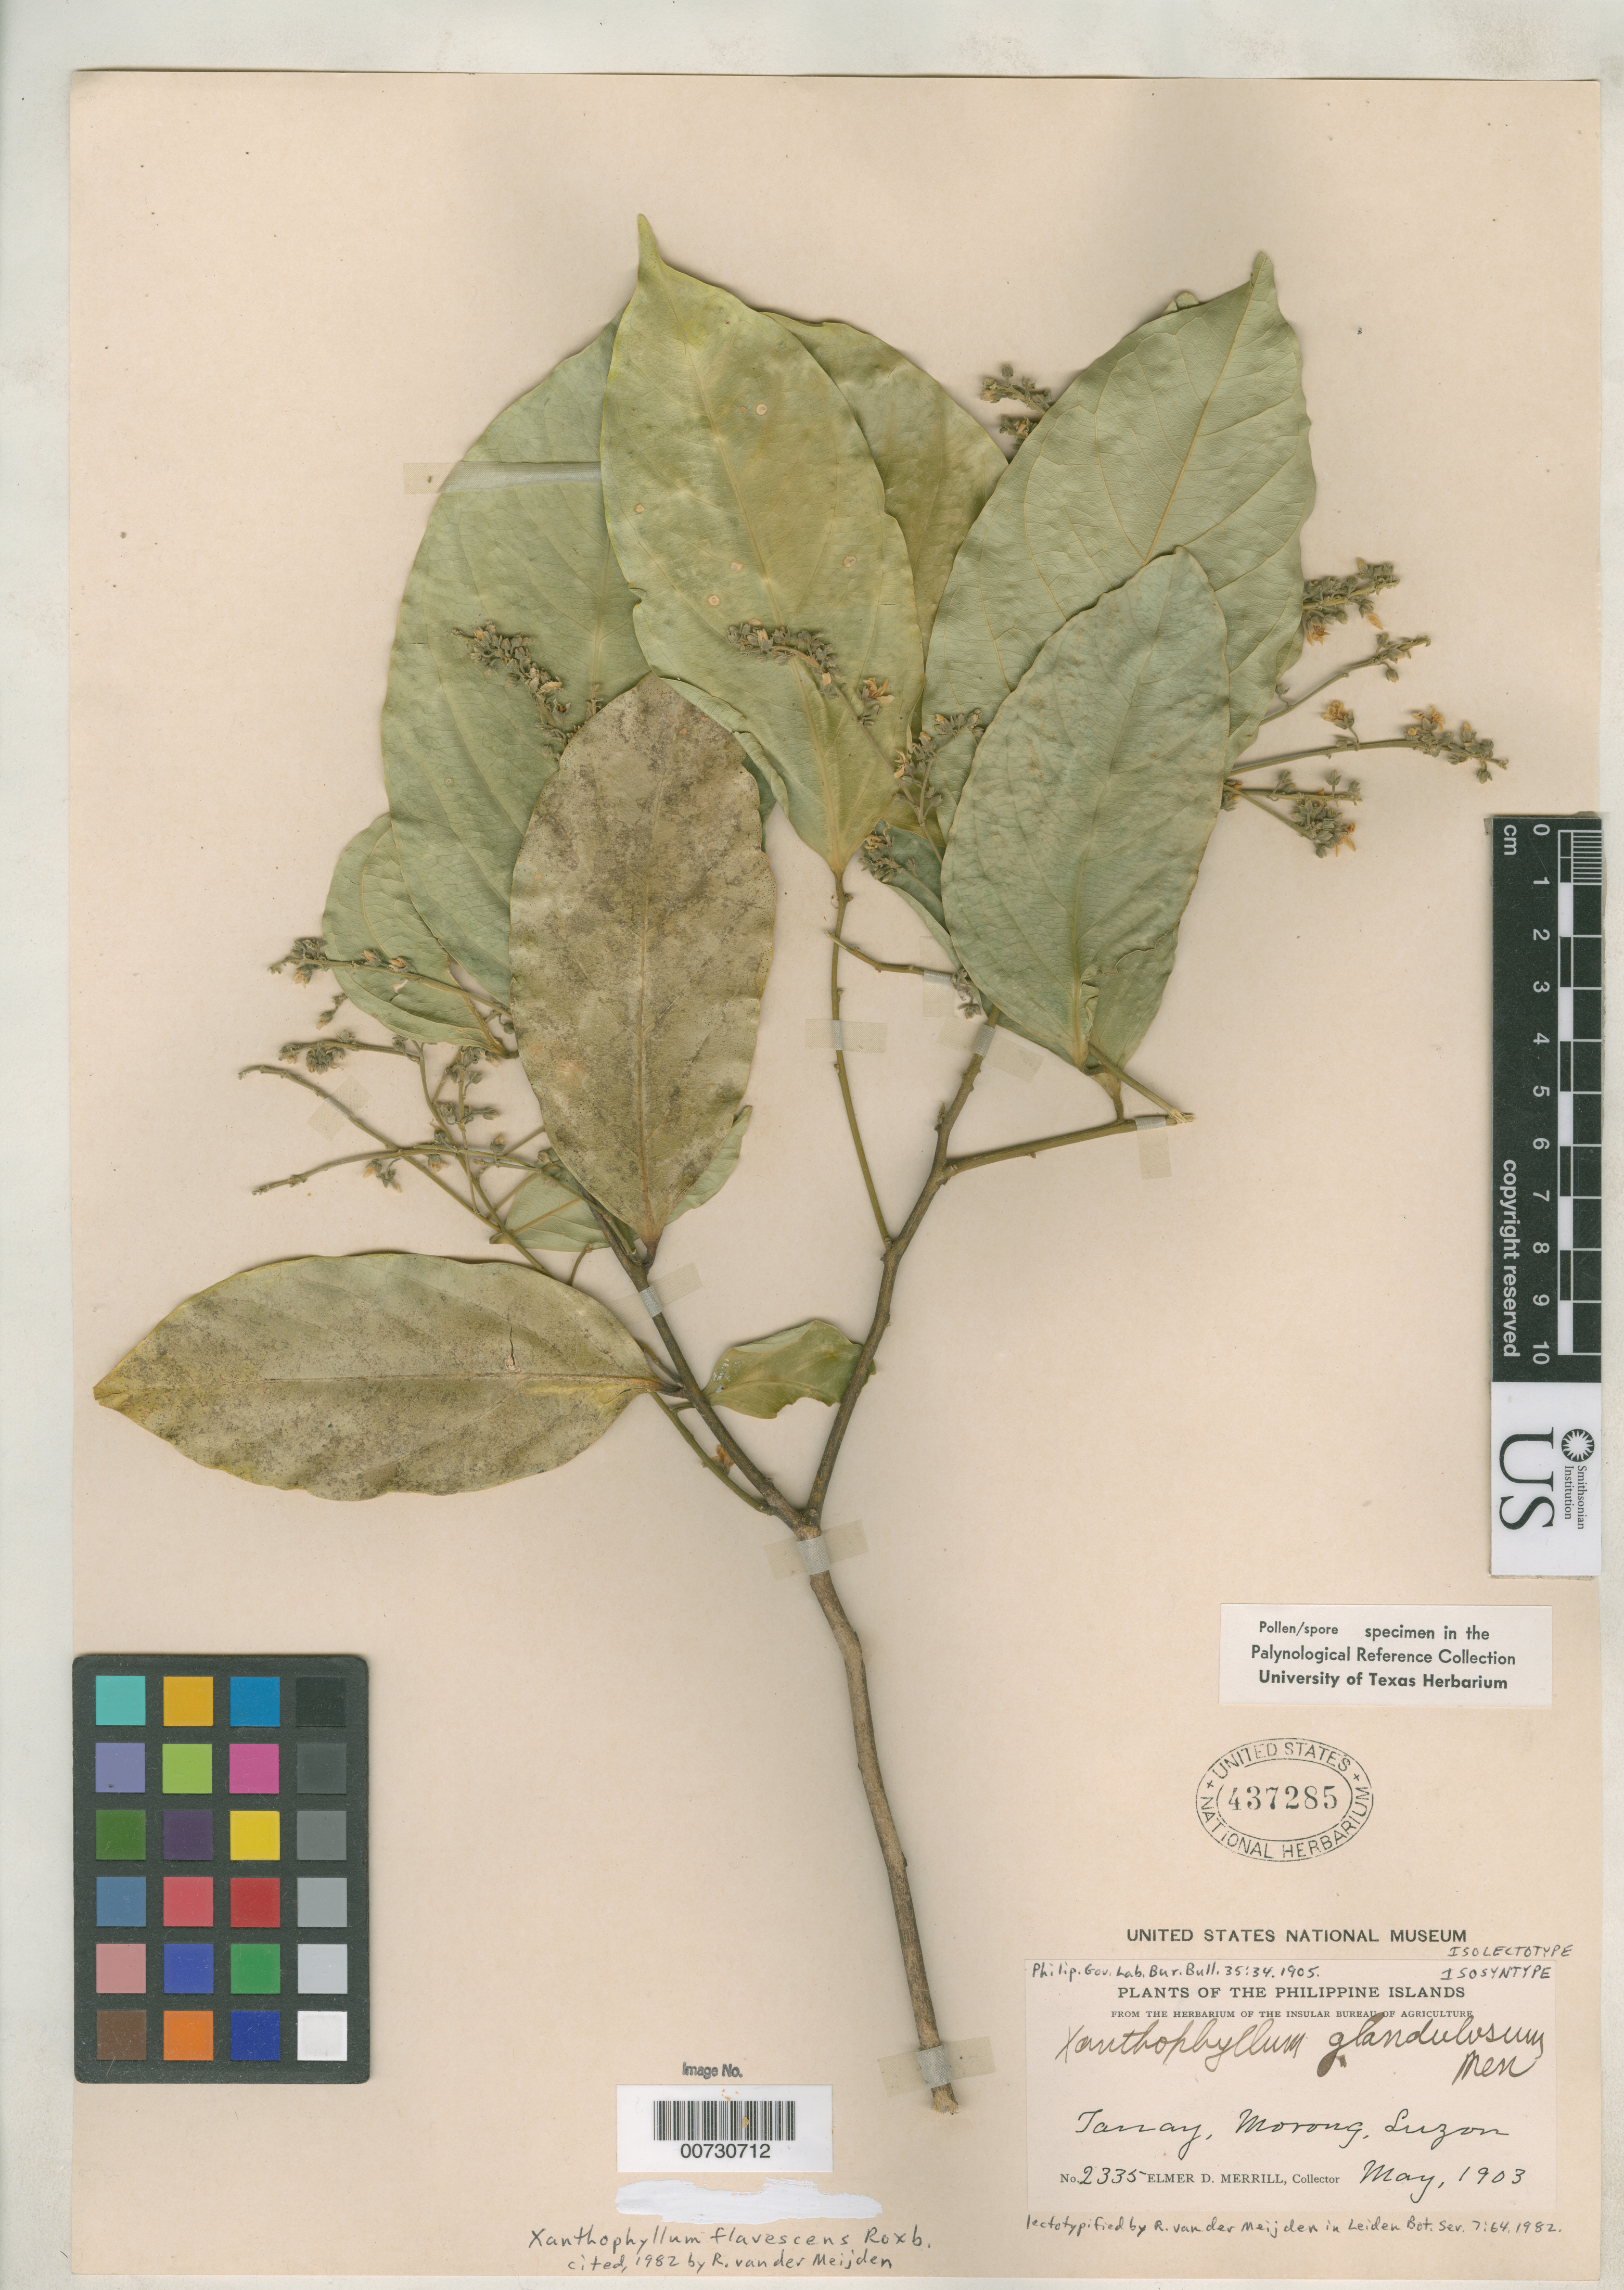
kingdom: Plantae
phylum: Tracheophyta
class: Magnoliopsida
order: Fabales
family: Polygalaceae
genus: Xanthophyllum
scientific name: Xanthophyllum glandulosum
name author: Merr.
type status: Isolectotype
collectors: E. D. Merrill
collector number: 2335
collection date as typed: May 1903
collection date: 1903-05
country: Philippines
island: Luzon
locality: Tanay, Morong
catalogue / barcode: US 437285